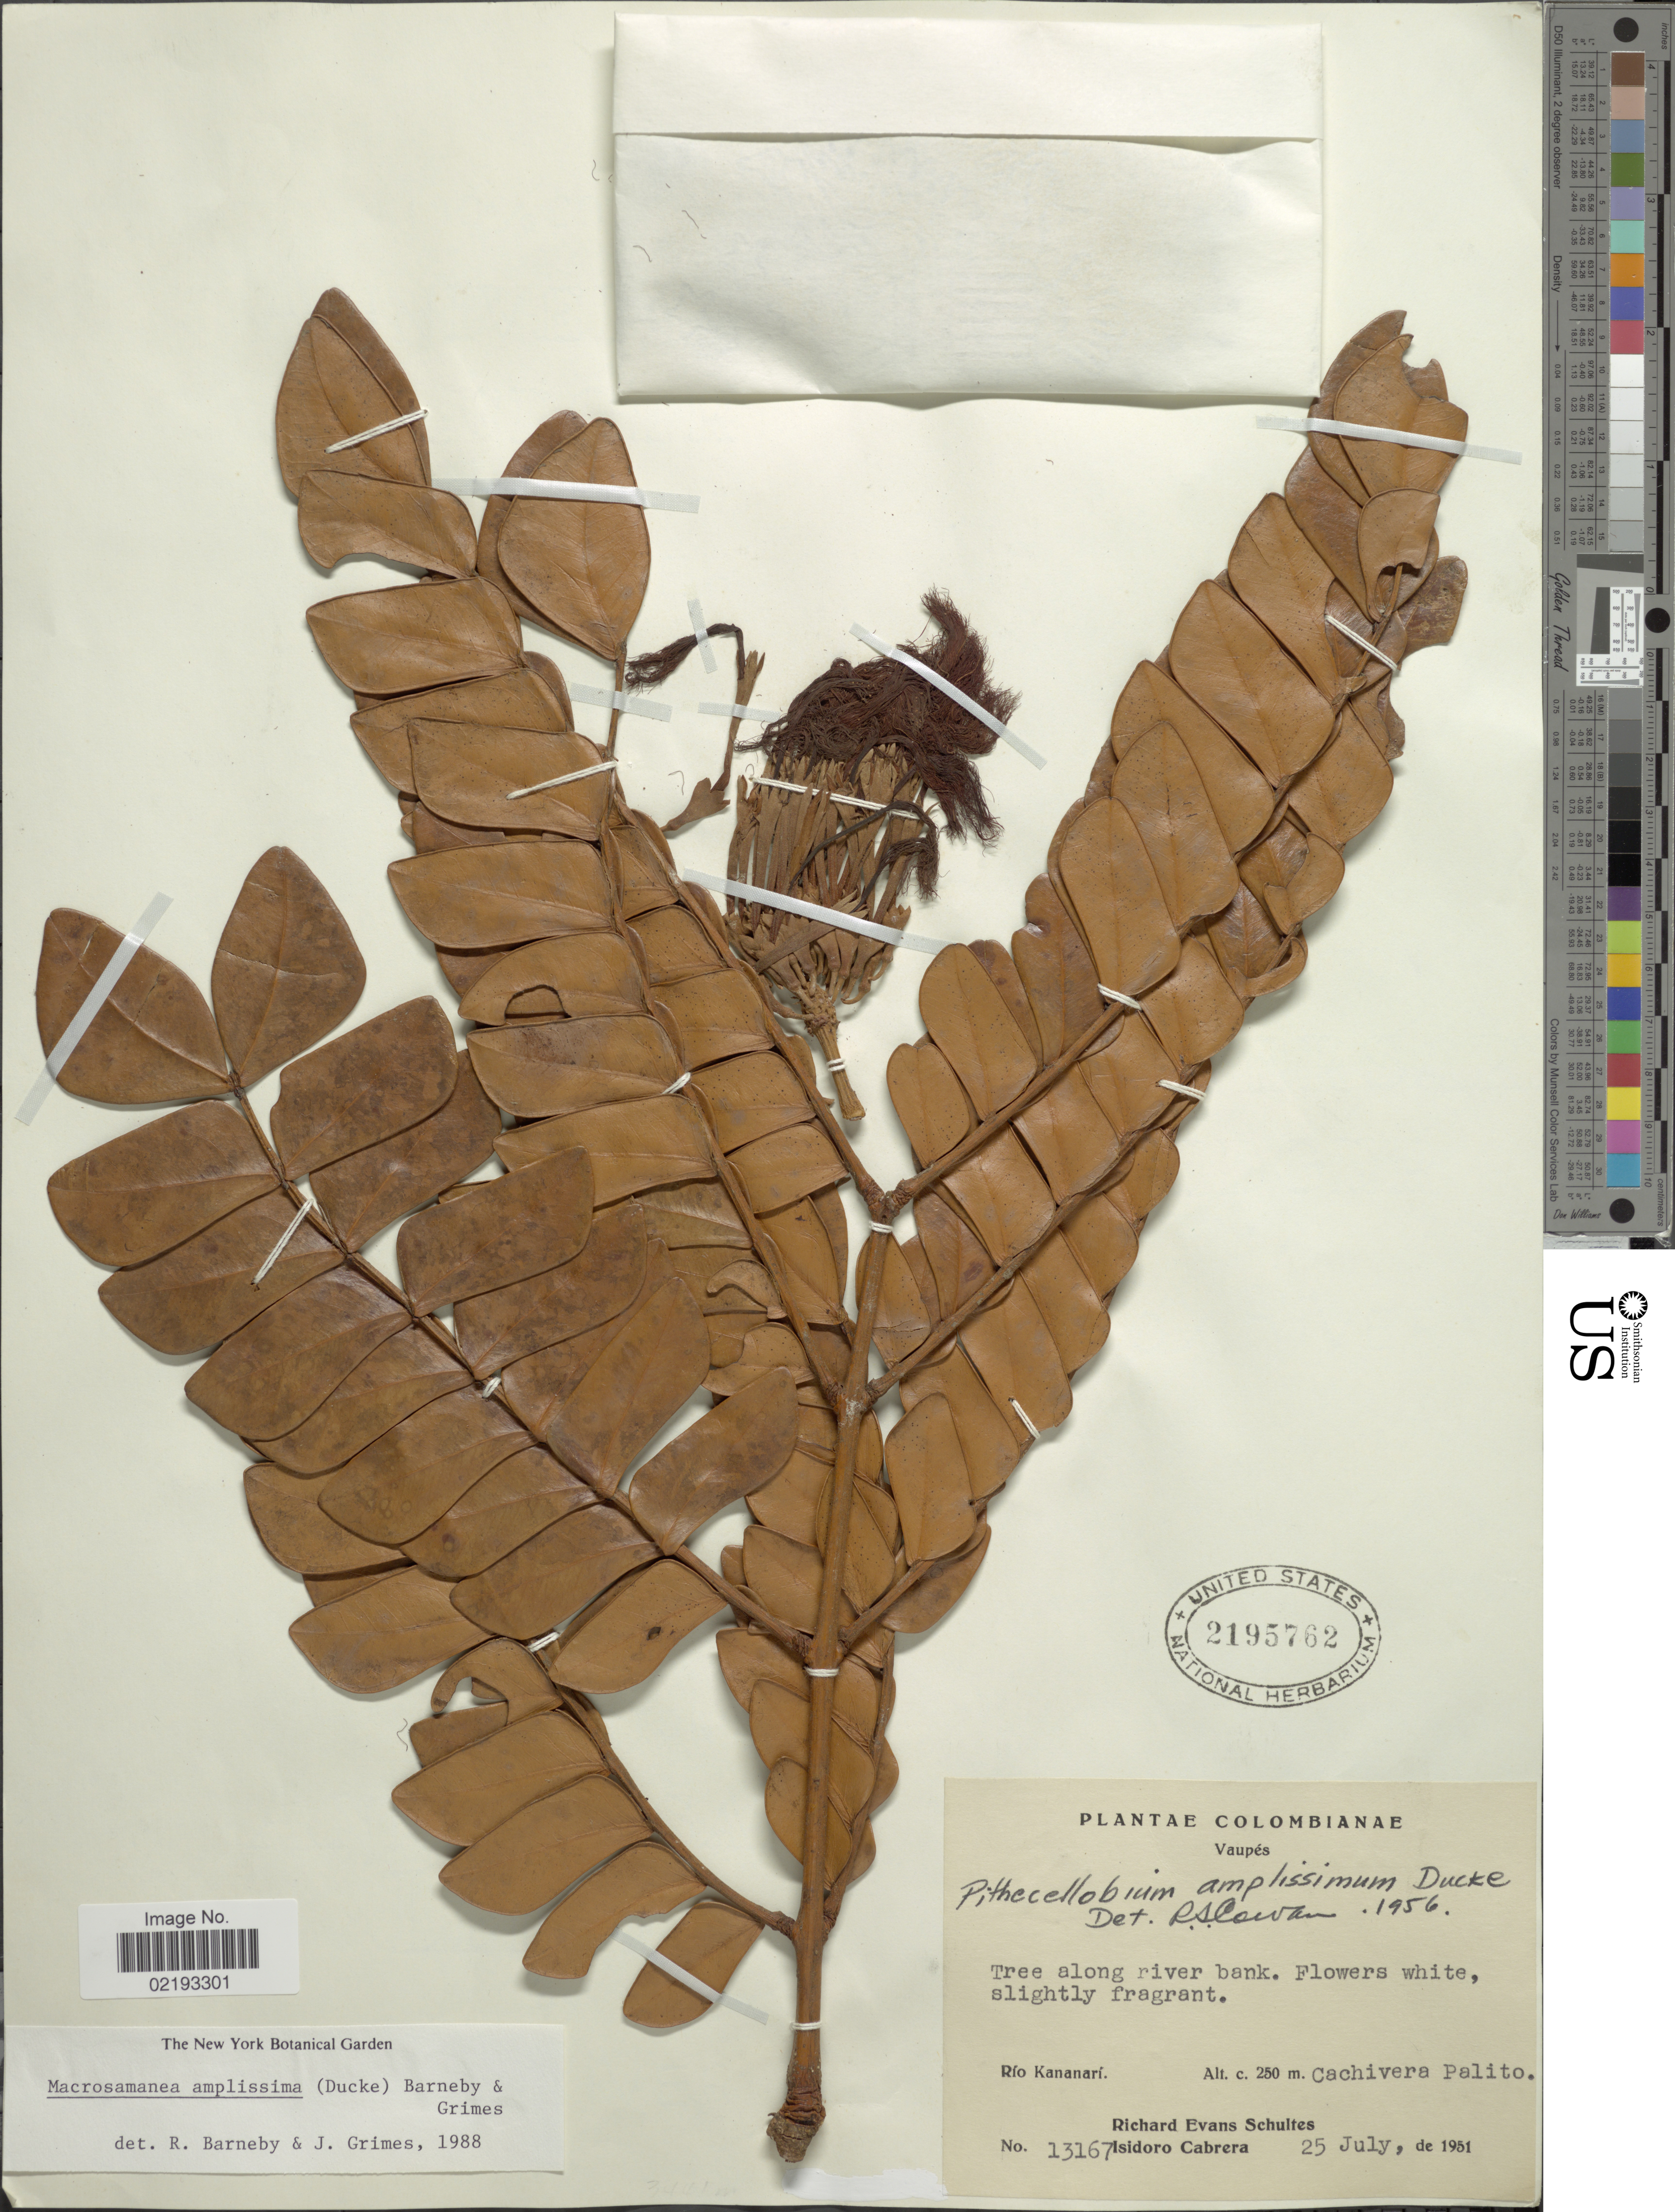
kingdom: Plantae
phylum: Tracheophyta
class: Magnoliopsida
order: Fabales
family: Fabaceae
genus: Macrosamanea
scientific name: Macrosamanea amplissima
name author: (Ducke) Barneby & J.W. Grimes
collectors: R. E. Schultes & I. Cabrera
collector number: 13167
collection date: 1951-07-25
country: Colombia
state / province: Vaupés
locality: Tree along river bank, Río Kananarí, Cachivera Palito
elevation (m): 250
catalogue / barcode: US 2195762